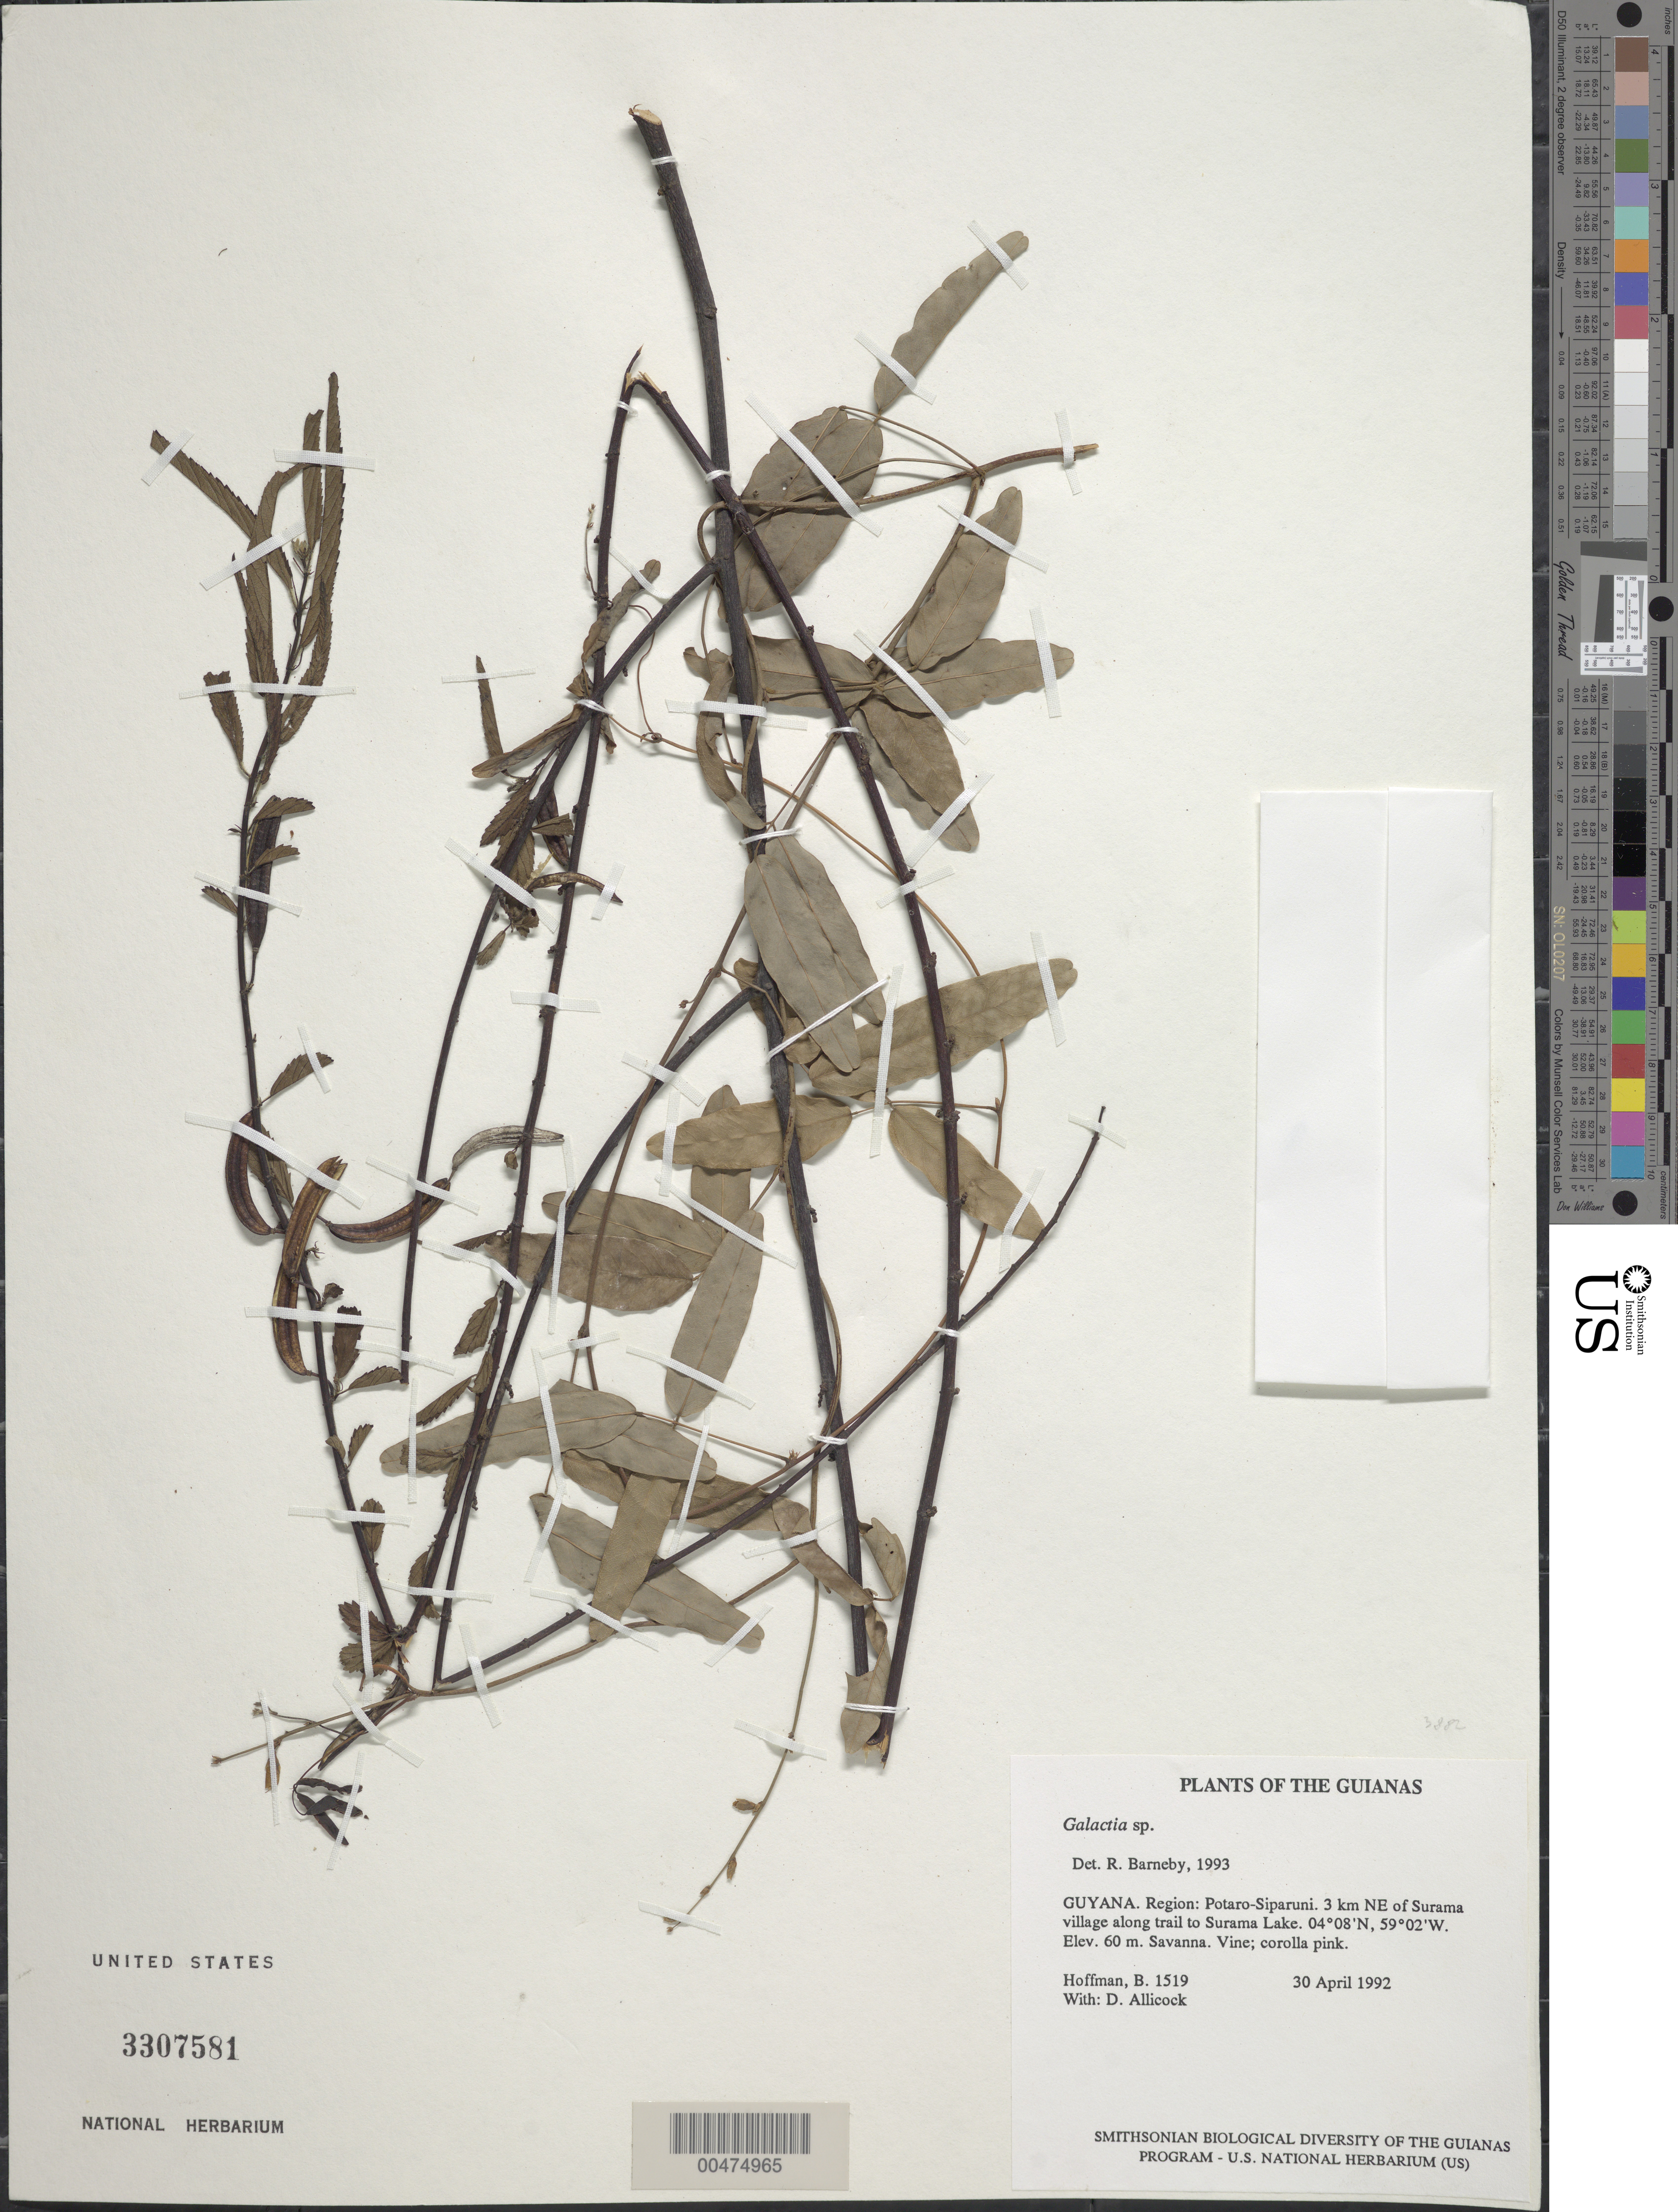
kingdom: Plantae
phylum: Tracheophyta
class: Magnoliopsida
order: Fabales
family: Fabaceae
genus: Galactia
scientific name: Galactia sp.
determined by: Barneby, Rupert C., (NY)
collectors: B. Hoffman & D. Allicock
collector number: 1519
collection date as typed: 30 April 1992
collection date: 1992-04-30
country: Guyana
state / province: Potaro-Siparuni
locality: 3 km NE of Surama village along trail to Surama Lake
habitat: Savanna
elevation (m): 60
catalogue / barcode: US 3307581